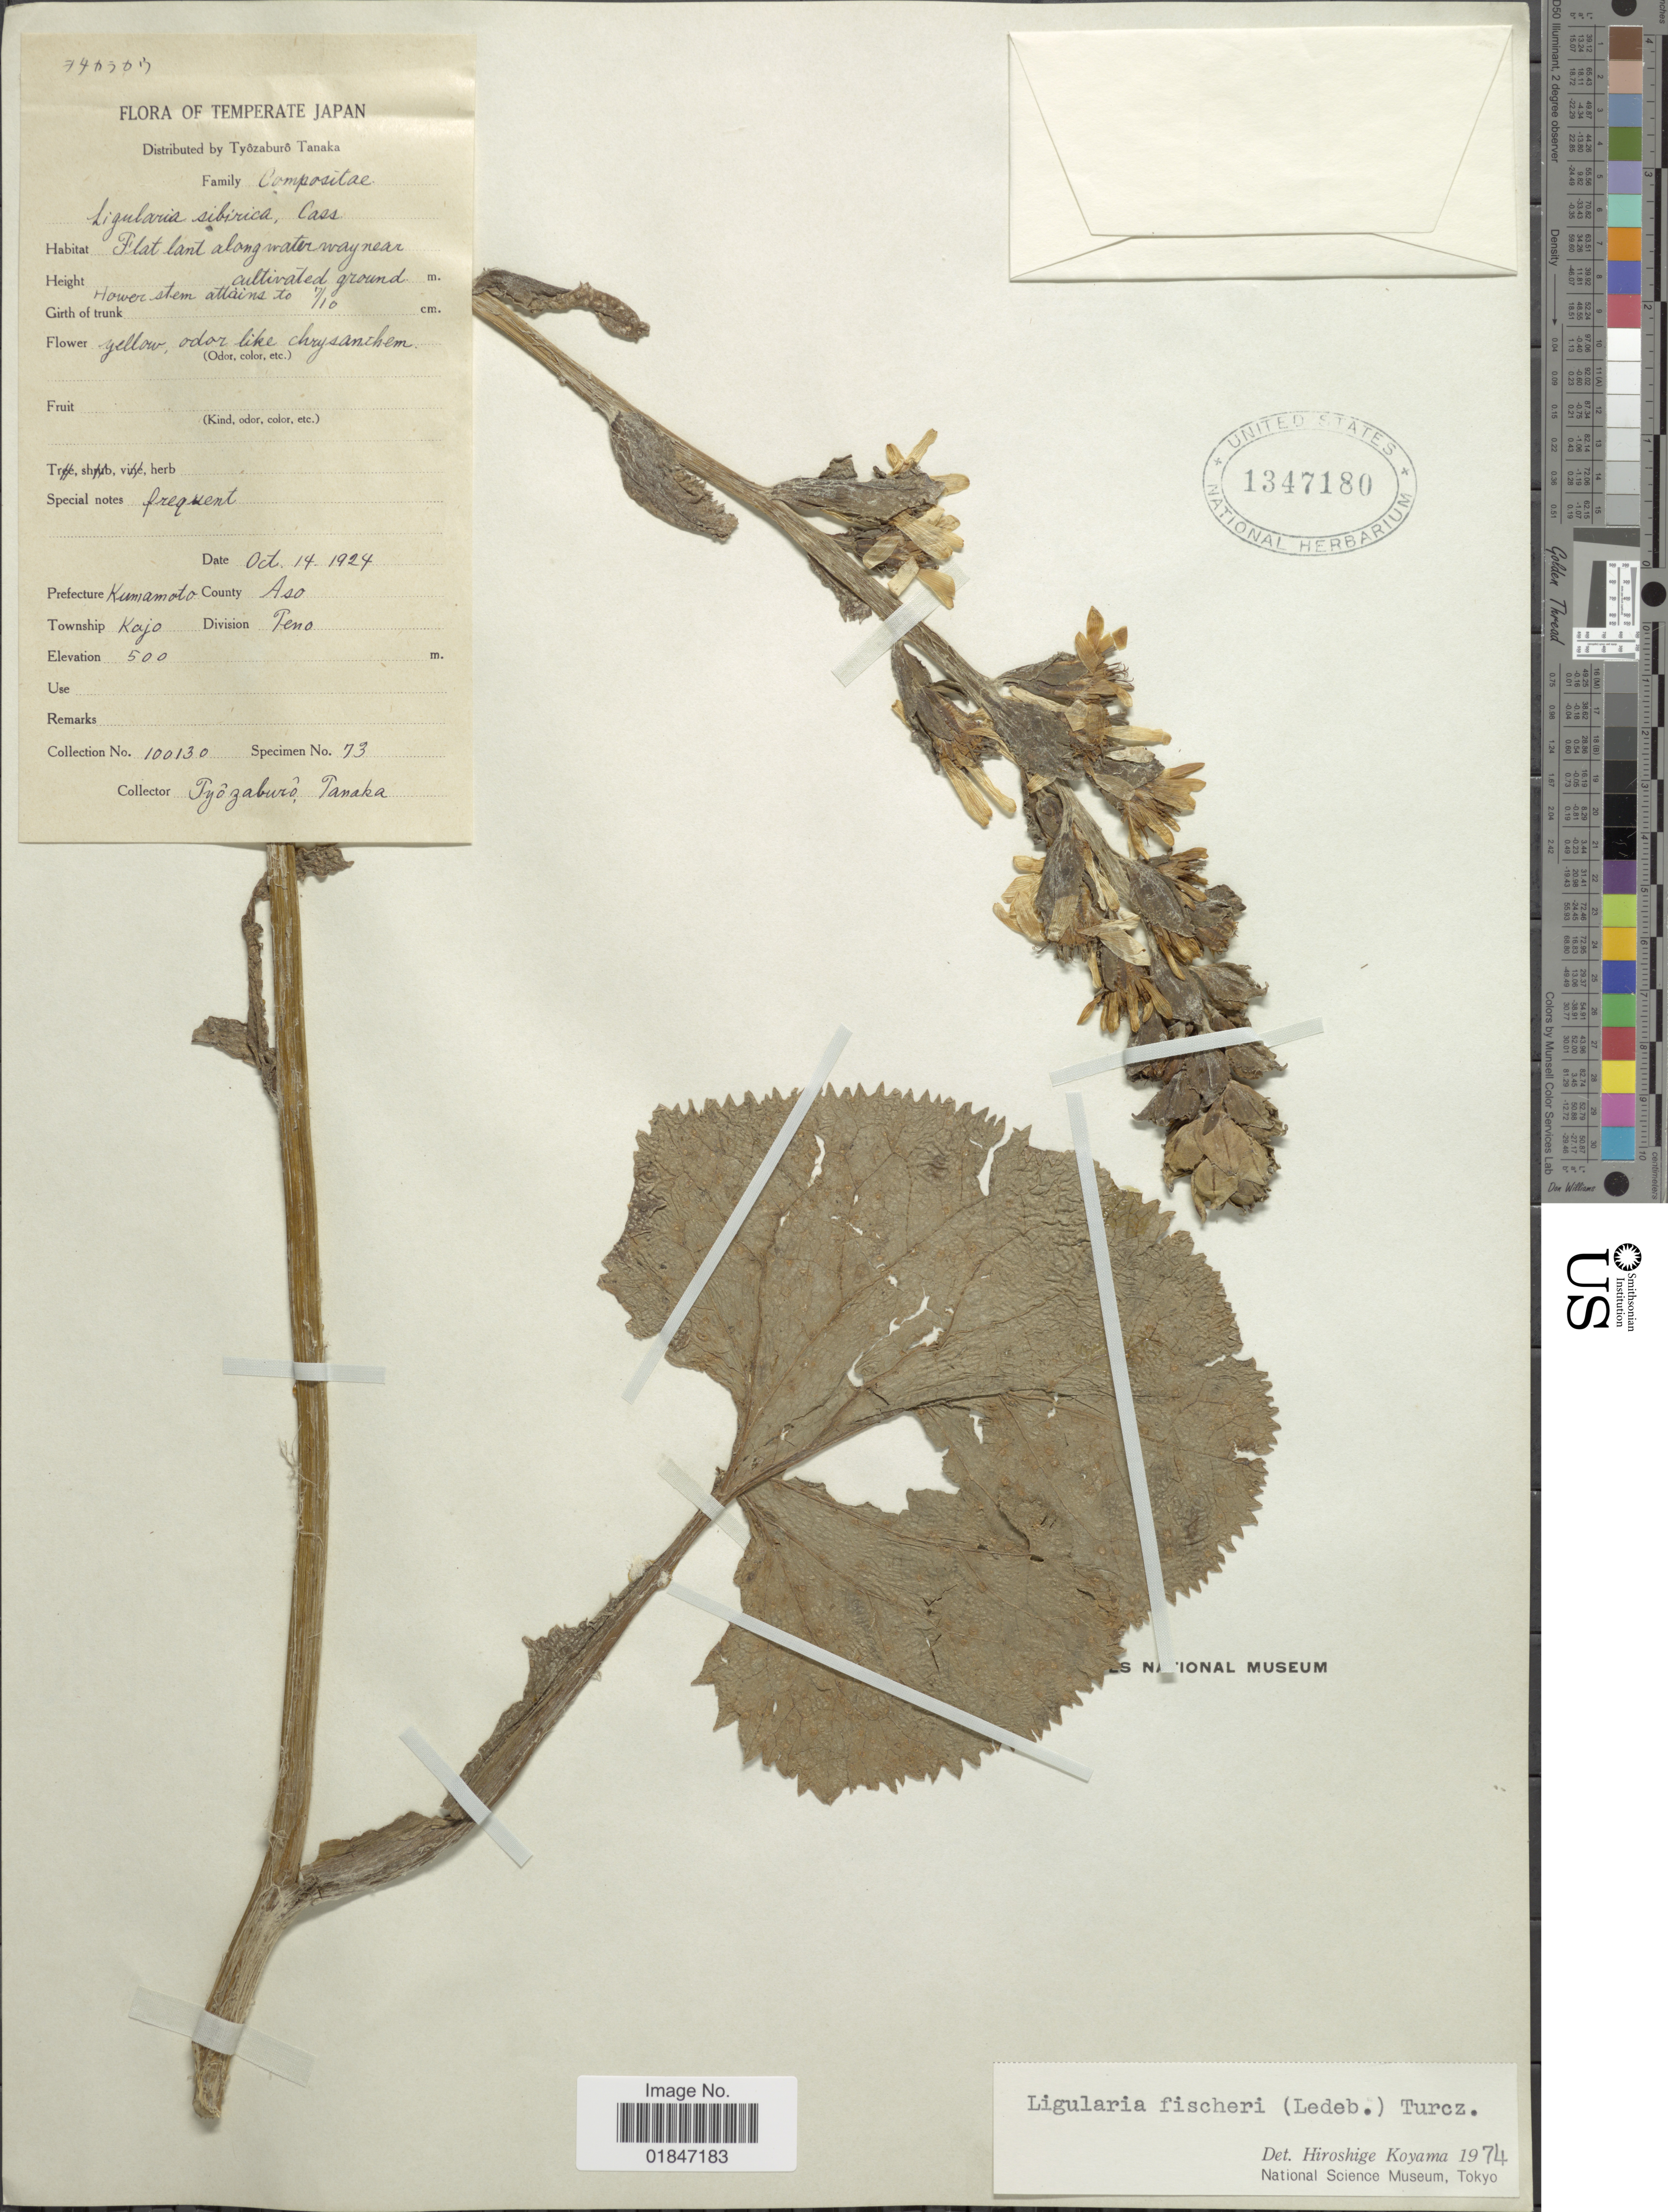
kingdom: Plantae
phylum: Tracheophyta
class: Magnoliopsida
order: Asterales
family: Asteraceae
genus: Ligularia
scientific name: Ligularia fischeri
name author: (Ledeb.) Turcz.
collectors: T. Tanaka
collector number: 100130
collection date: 1924-10-14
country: Japan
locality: Prefecture Kumamoto, County Aso, Township Kajo, Division Teno.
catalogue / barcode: US 1347180